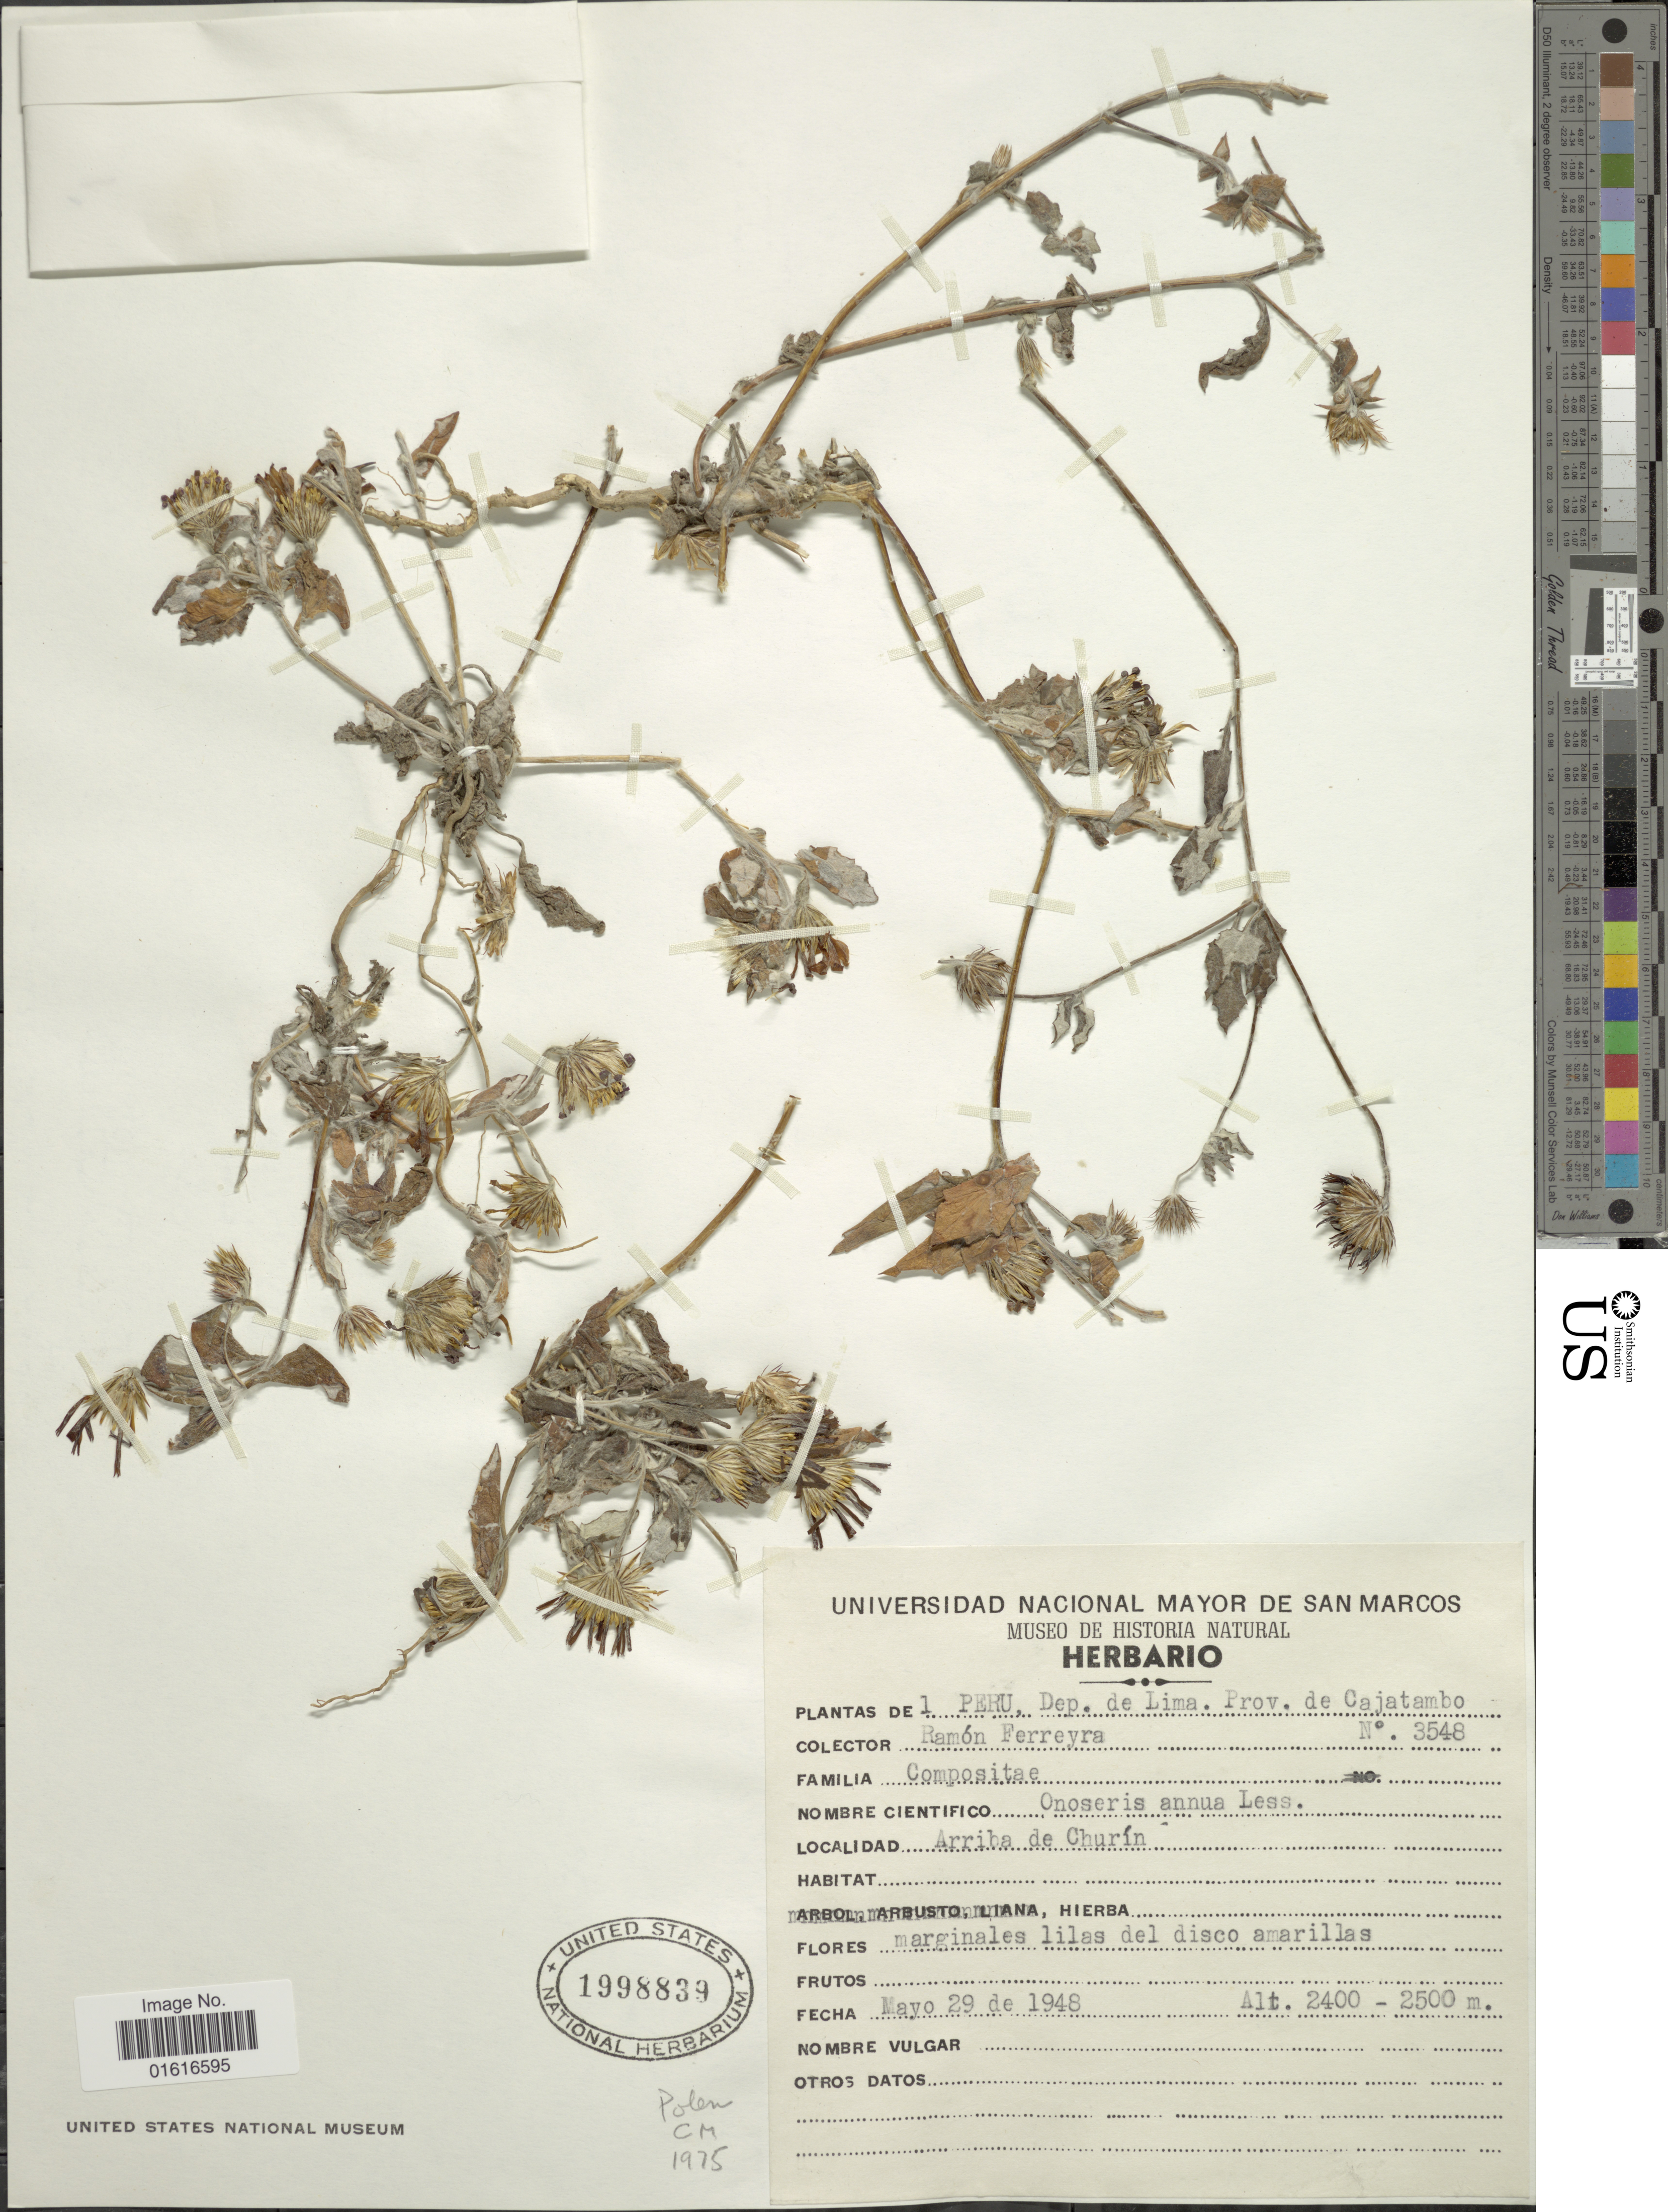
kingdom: Plantae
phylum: Tracheophyta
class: Magnoliopsida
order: Asterales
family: Asteraceae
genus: Onoseris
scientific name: Onoseris annua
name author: Less.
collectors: R. A. Ferreyra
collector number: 3548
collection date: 1948-05-29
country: Peru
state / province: Lima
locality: Prov. de Cajatambo, Arriba de Churin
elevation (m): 2400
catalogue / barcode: US 1998839